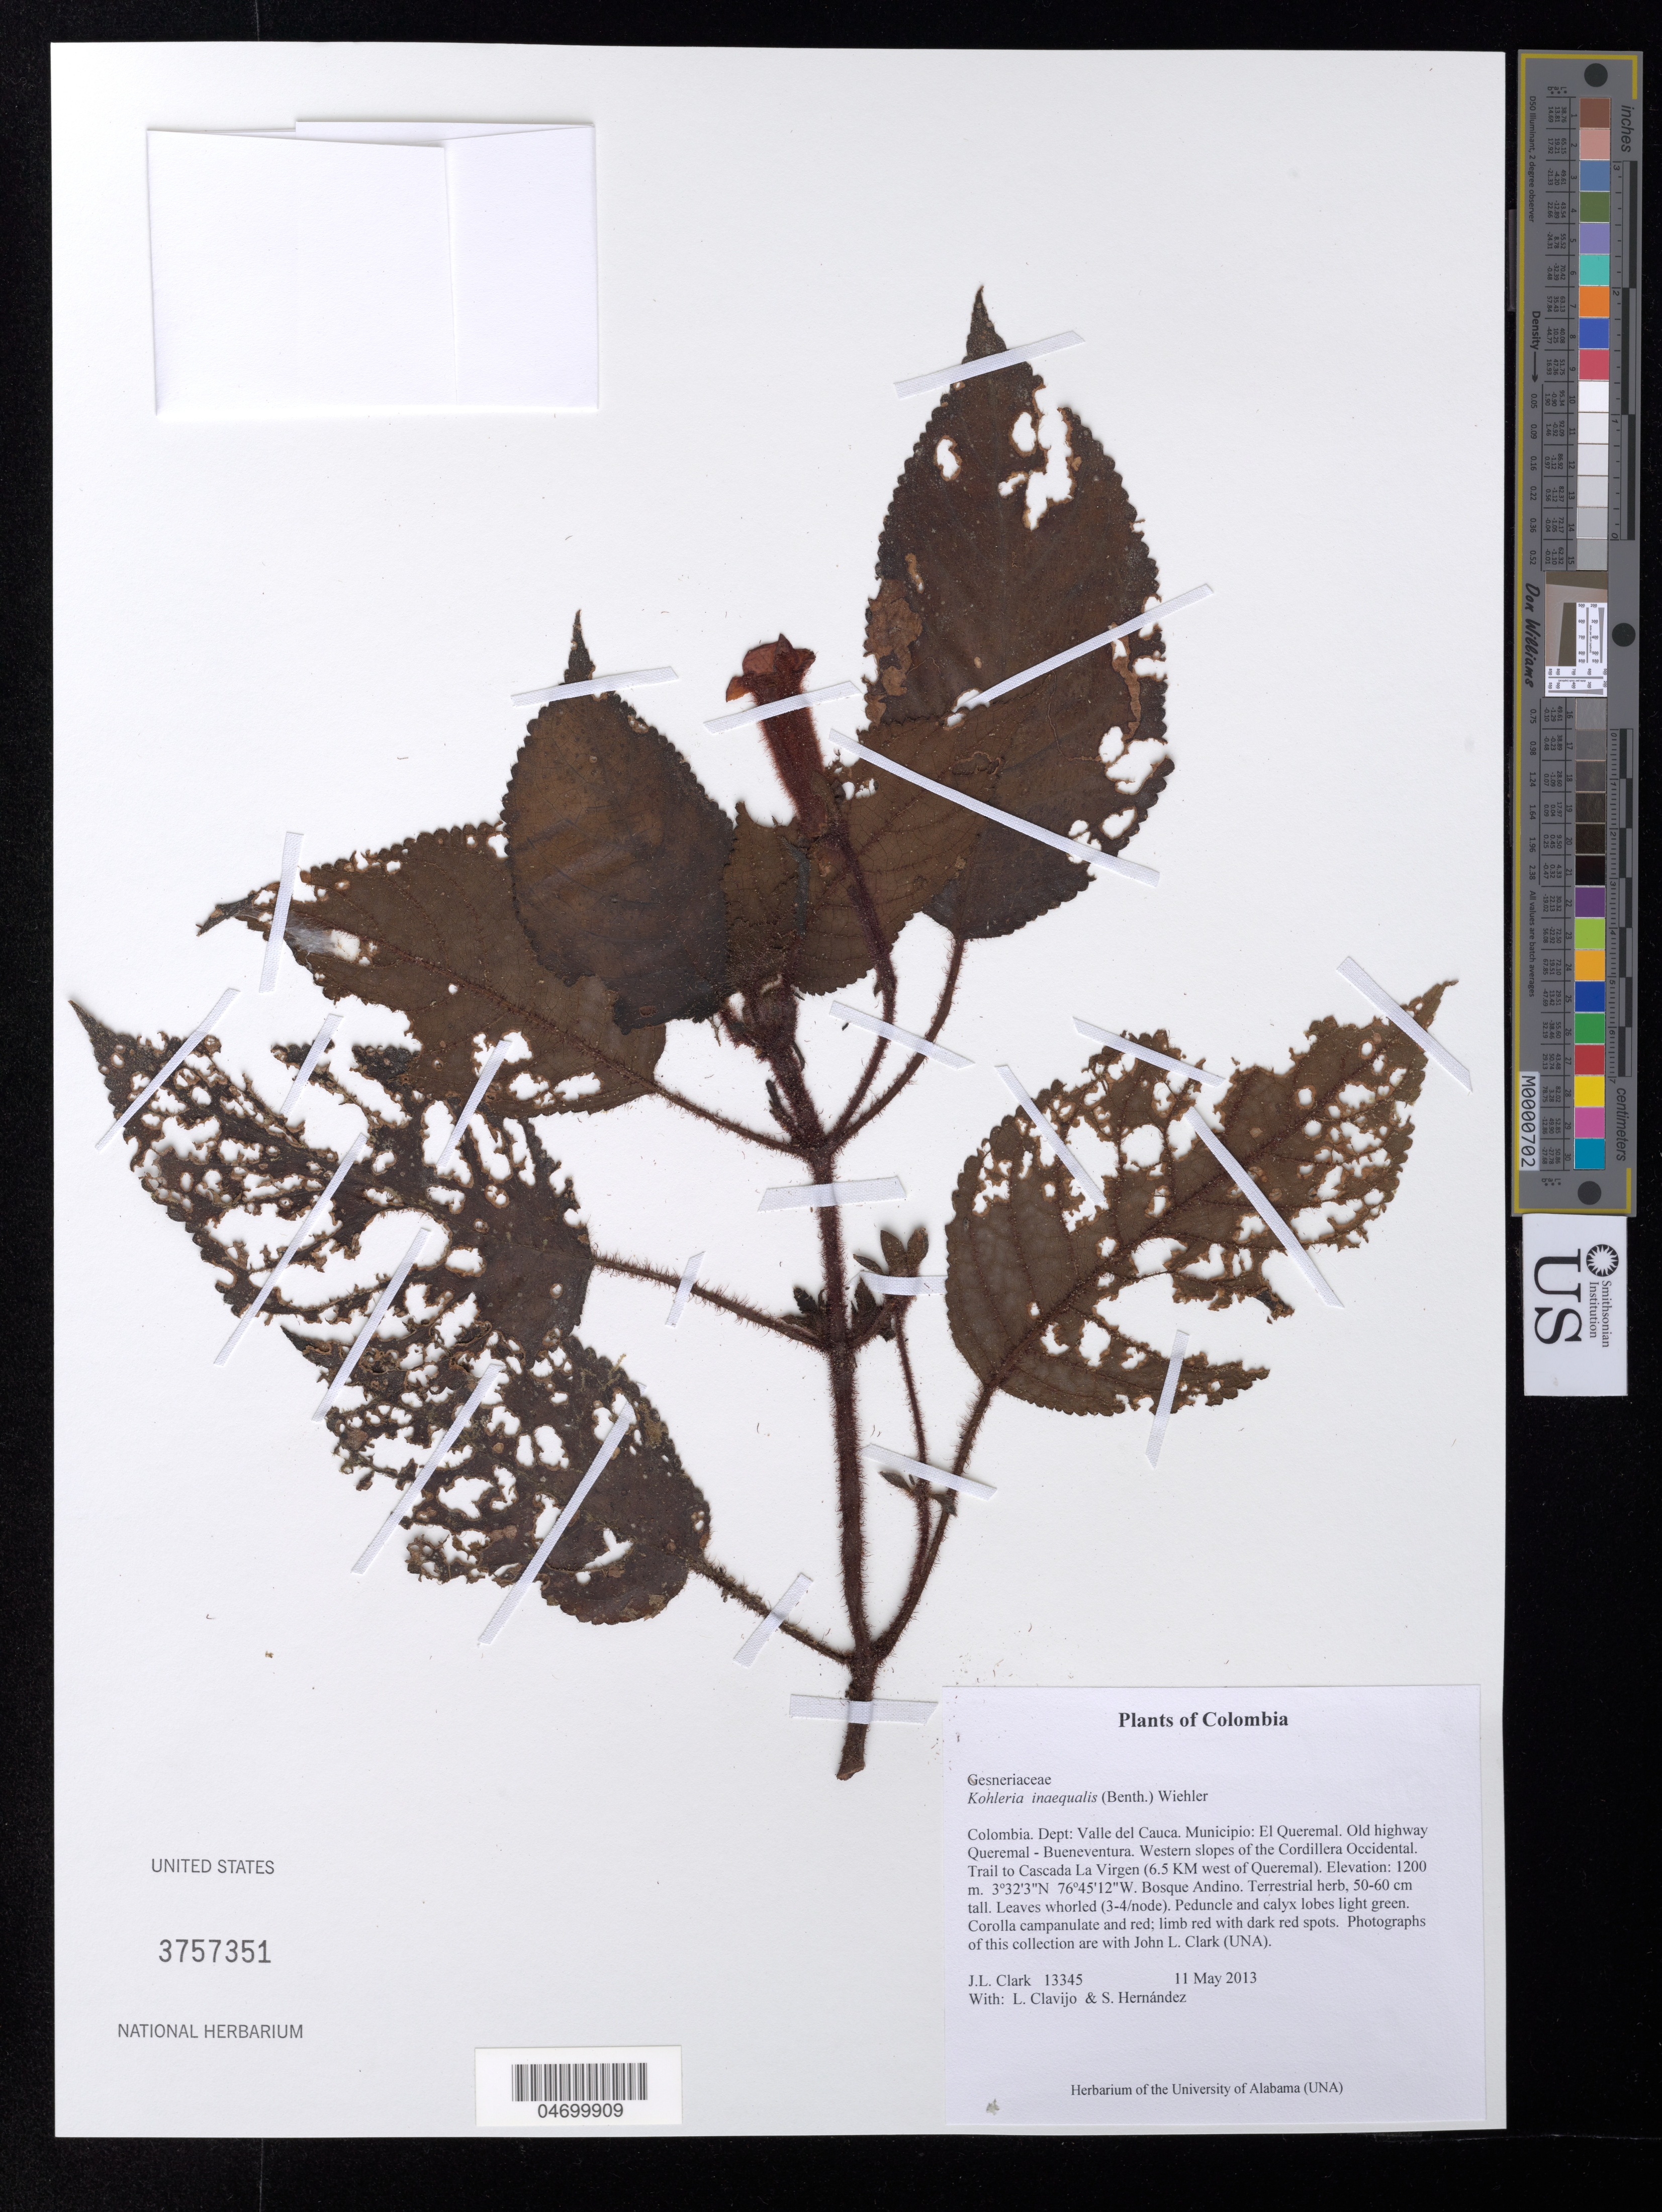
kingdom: Plantae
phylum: Tracheophyta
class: Magnoliopsida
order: Lamiales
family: Gesneriaceae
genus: Kohleria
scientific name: Kohleria inaequalis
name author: (Benth.) Wiehler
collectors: J. L. Clark, L. Clavijo & S. Hernández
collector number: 13345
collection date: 2013-05-11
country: Colombia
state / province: Valle del Cauca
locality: Dept: Valle del Cauca. Municipio: El Queremal. Old highway Queremal - Bueneventura. Western slopes of the Cordillera Occidental. Trail to Cascada La Virgen (6.5 KM west of Queremal).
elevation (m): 1200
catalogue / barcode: US 3757351